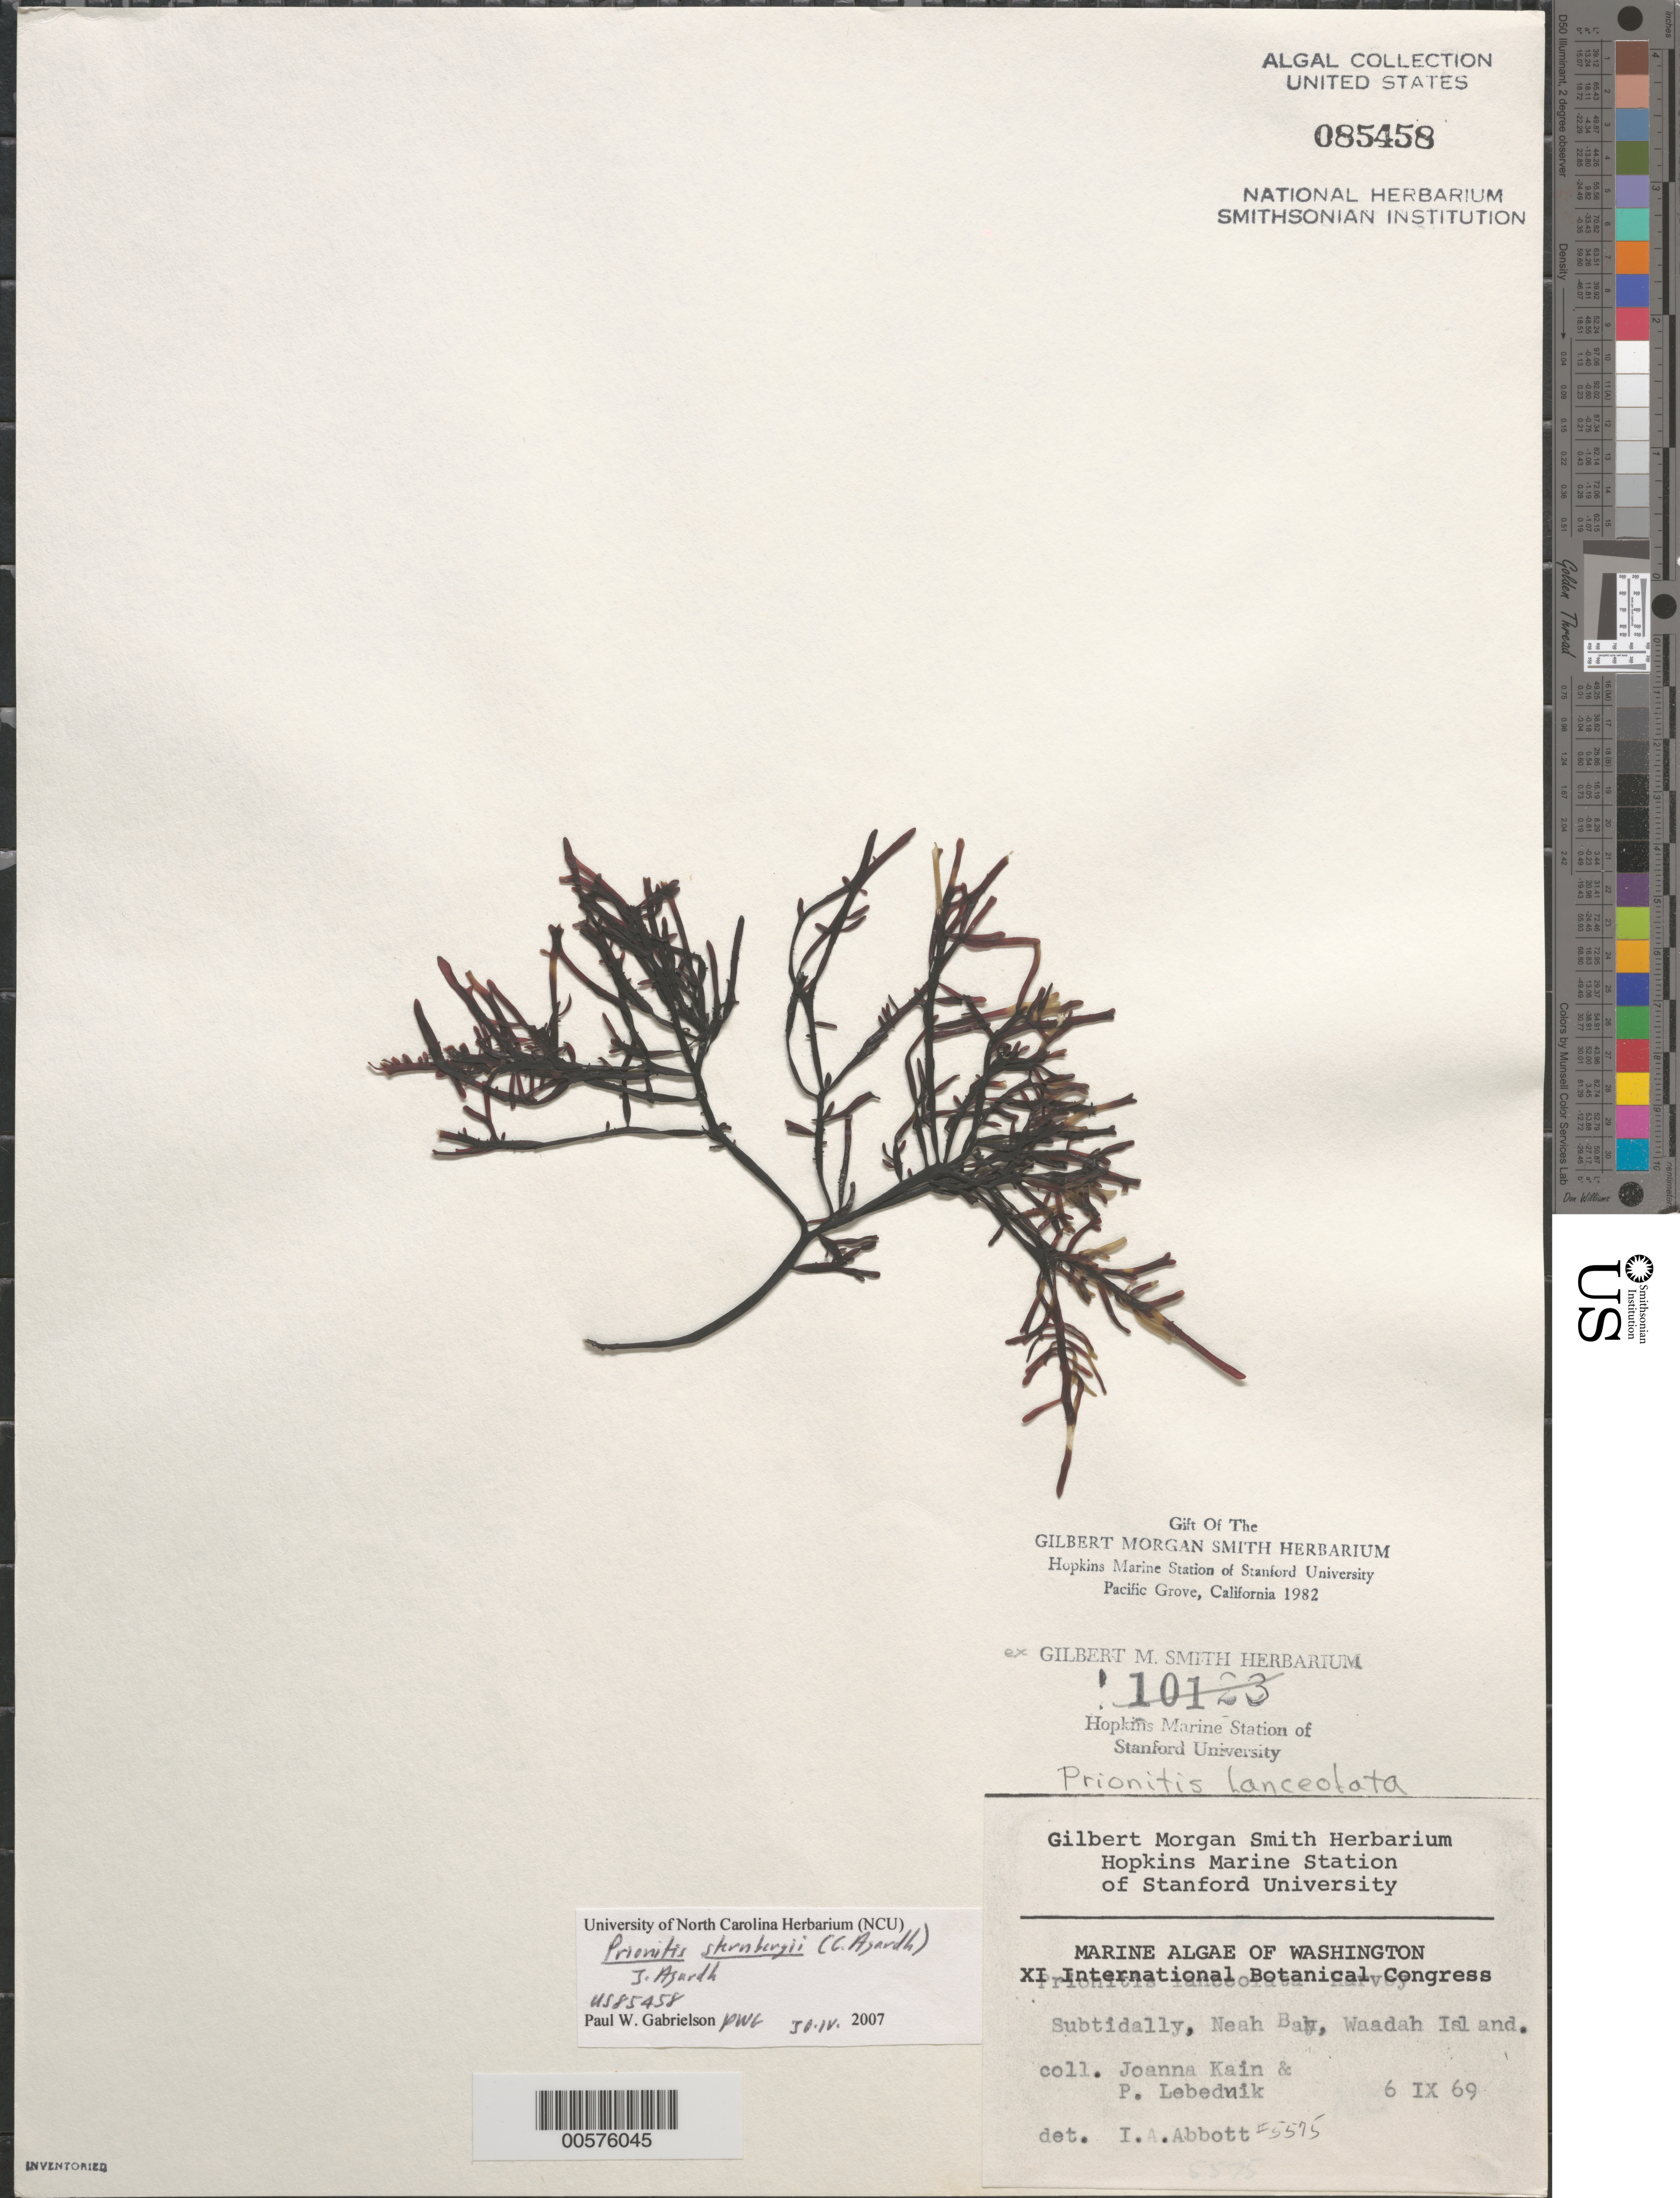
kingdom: Plantae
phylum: Rhodophyta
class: Florideophyceae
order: Cryptonemiales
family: Cryptonemiaceae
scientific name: Prionitis sternbergii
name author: (C. Agardh) J. Agardh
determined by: Gabrielson, P. W.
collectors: J.M. Kain & P. Lebednik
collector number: IAA 5575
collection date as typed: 06 Sep 1969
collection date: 1969-09-06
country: United States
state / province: Washington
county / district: Clallam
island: Waadah Island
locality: Neah Bay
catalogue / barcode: US 85458